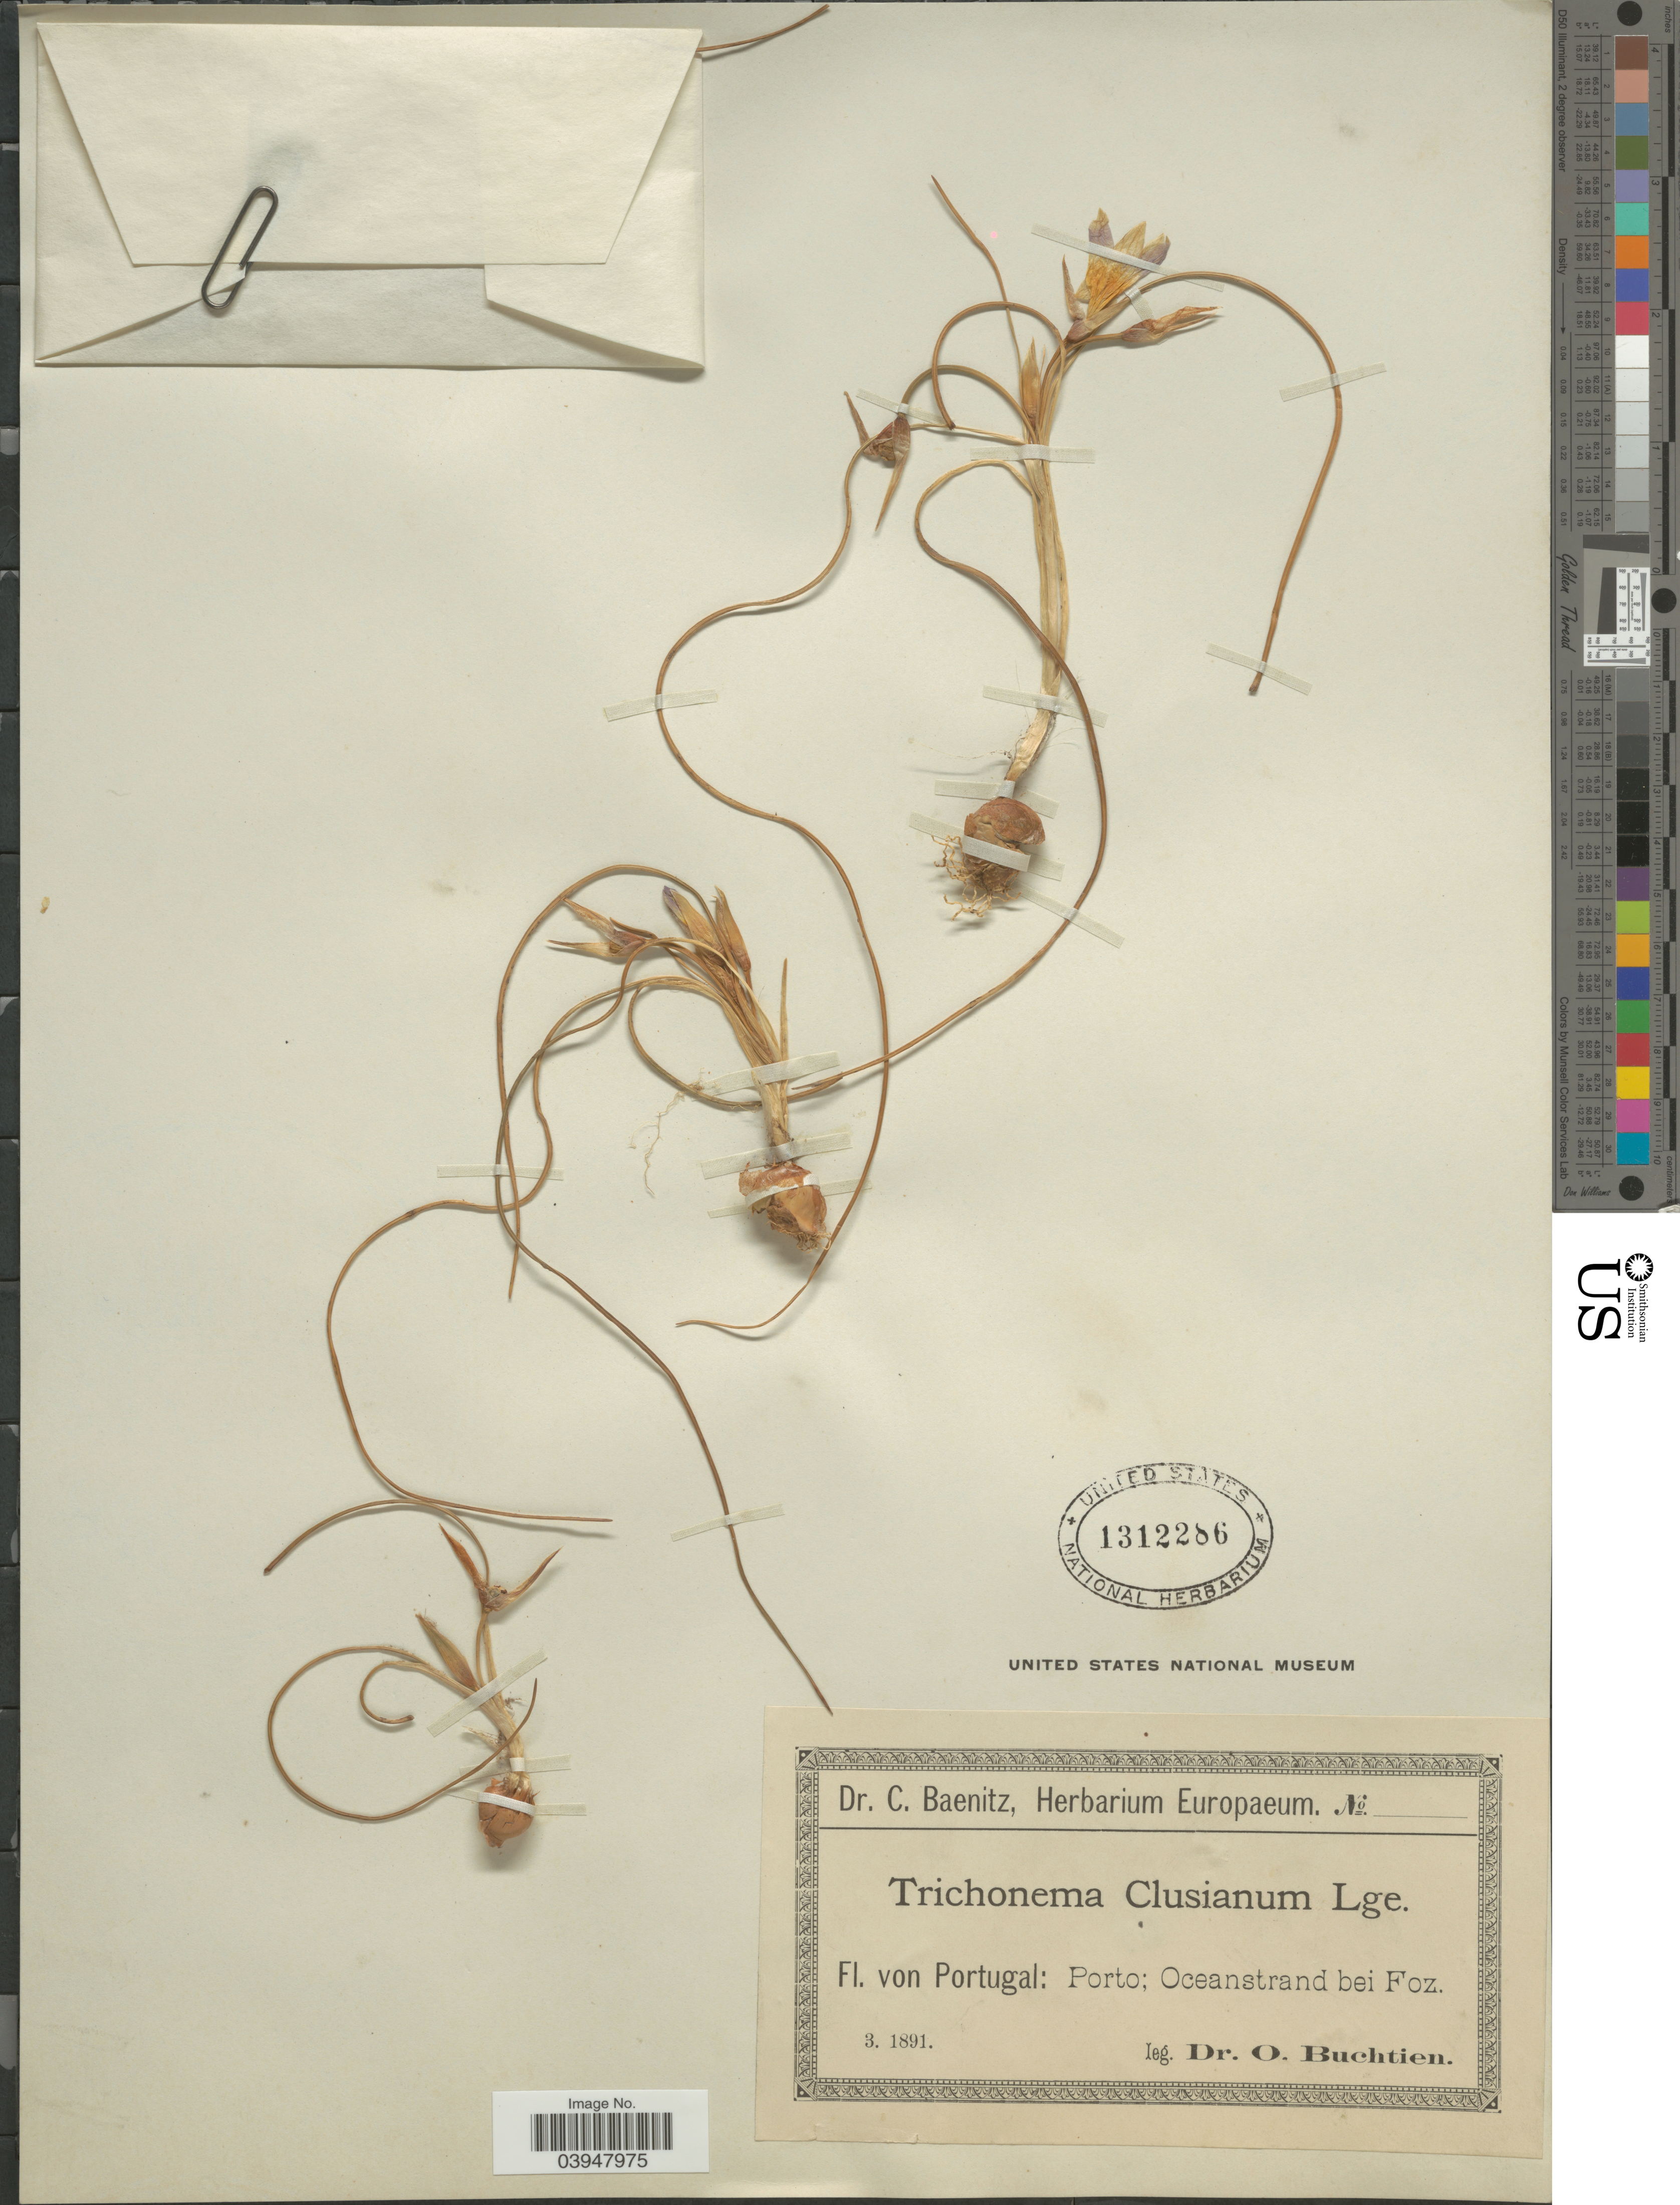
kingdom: Plantae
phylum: Tracheophyta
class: Liliopsida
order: Asparagales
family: Iridaceae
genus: Romulea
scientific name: Romulea clusiana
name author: (Lange) Nyman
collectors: O. Buchtien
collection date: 1891-03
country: Portugal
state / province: Porto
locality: Oceanstrand bei Foz.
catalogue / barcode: US 1312286